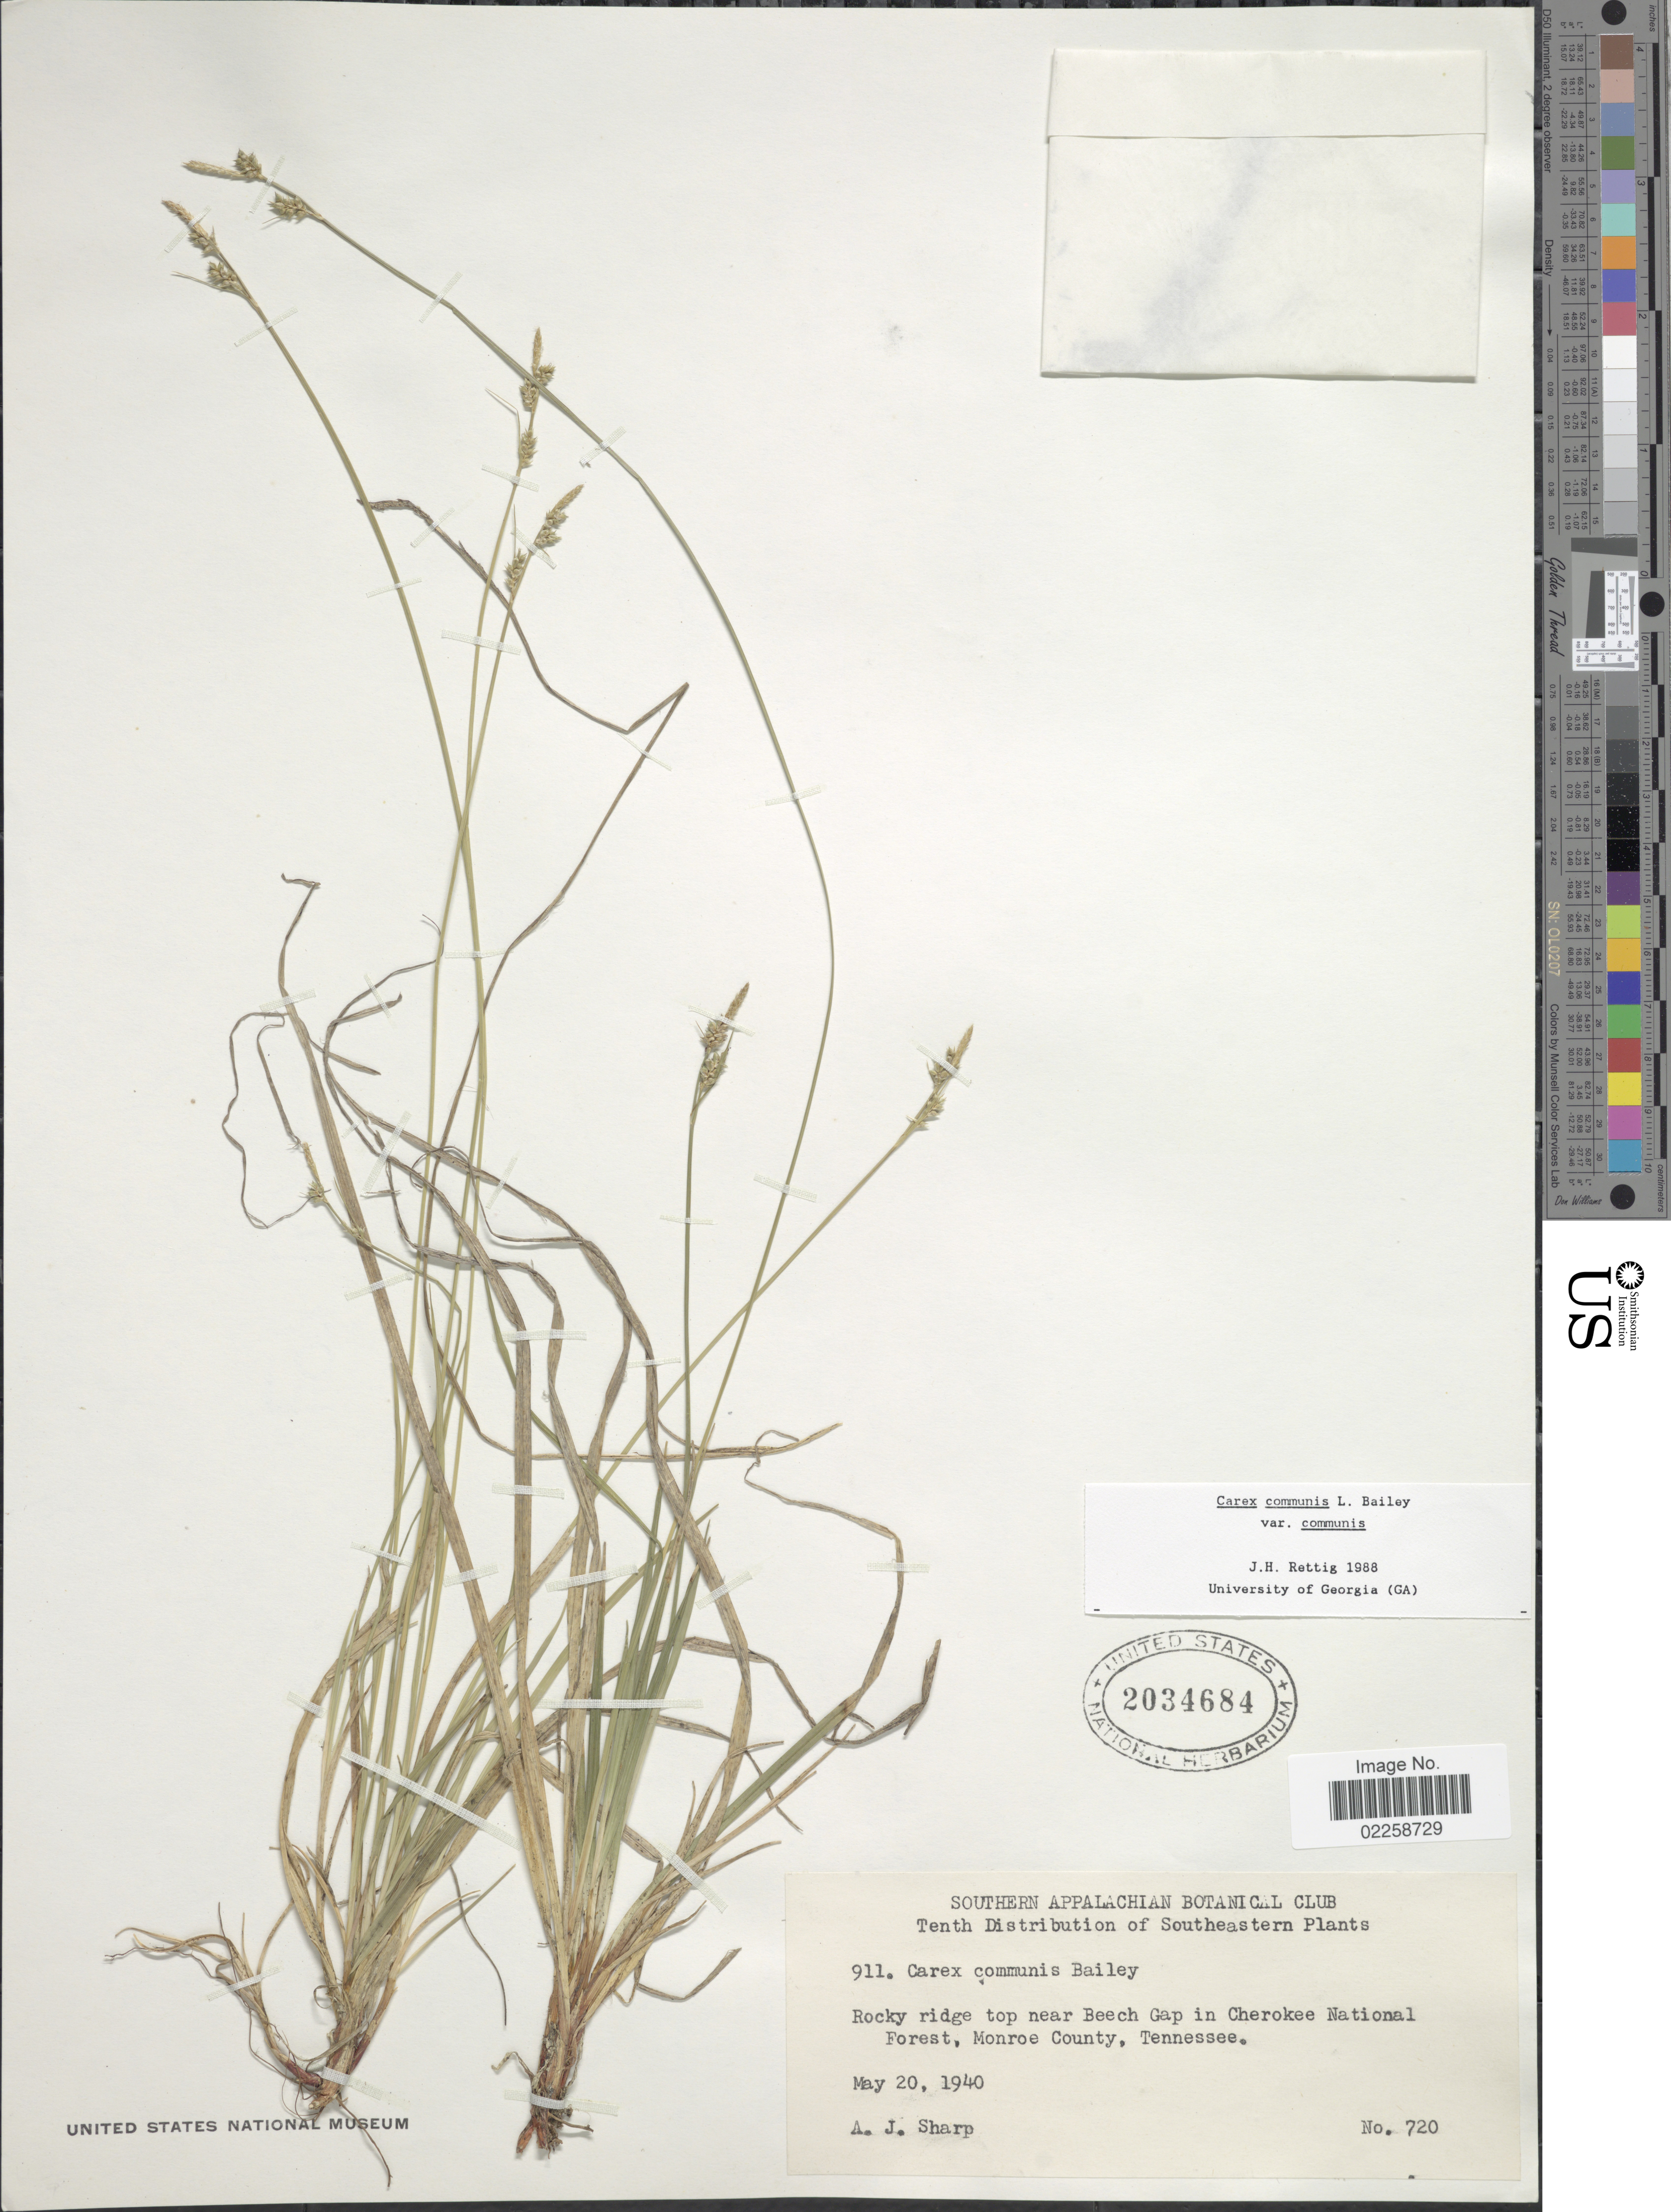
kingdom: Plantae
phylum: Tracheophyta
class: Liliopsida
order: Poales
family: Cyperaceae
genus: Carex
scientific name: Carex communis var. communis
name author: L.H. Bailey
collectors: A. J. Sharp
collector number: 720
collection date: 1940-05-20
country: United States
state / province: Tennessee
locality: Tenth Distribution of Southeastern, Rocky ridge top near Beech Gap in Cherokee National Forest, Monroe County, Tennessee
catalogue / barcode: US 2034684